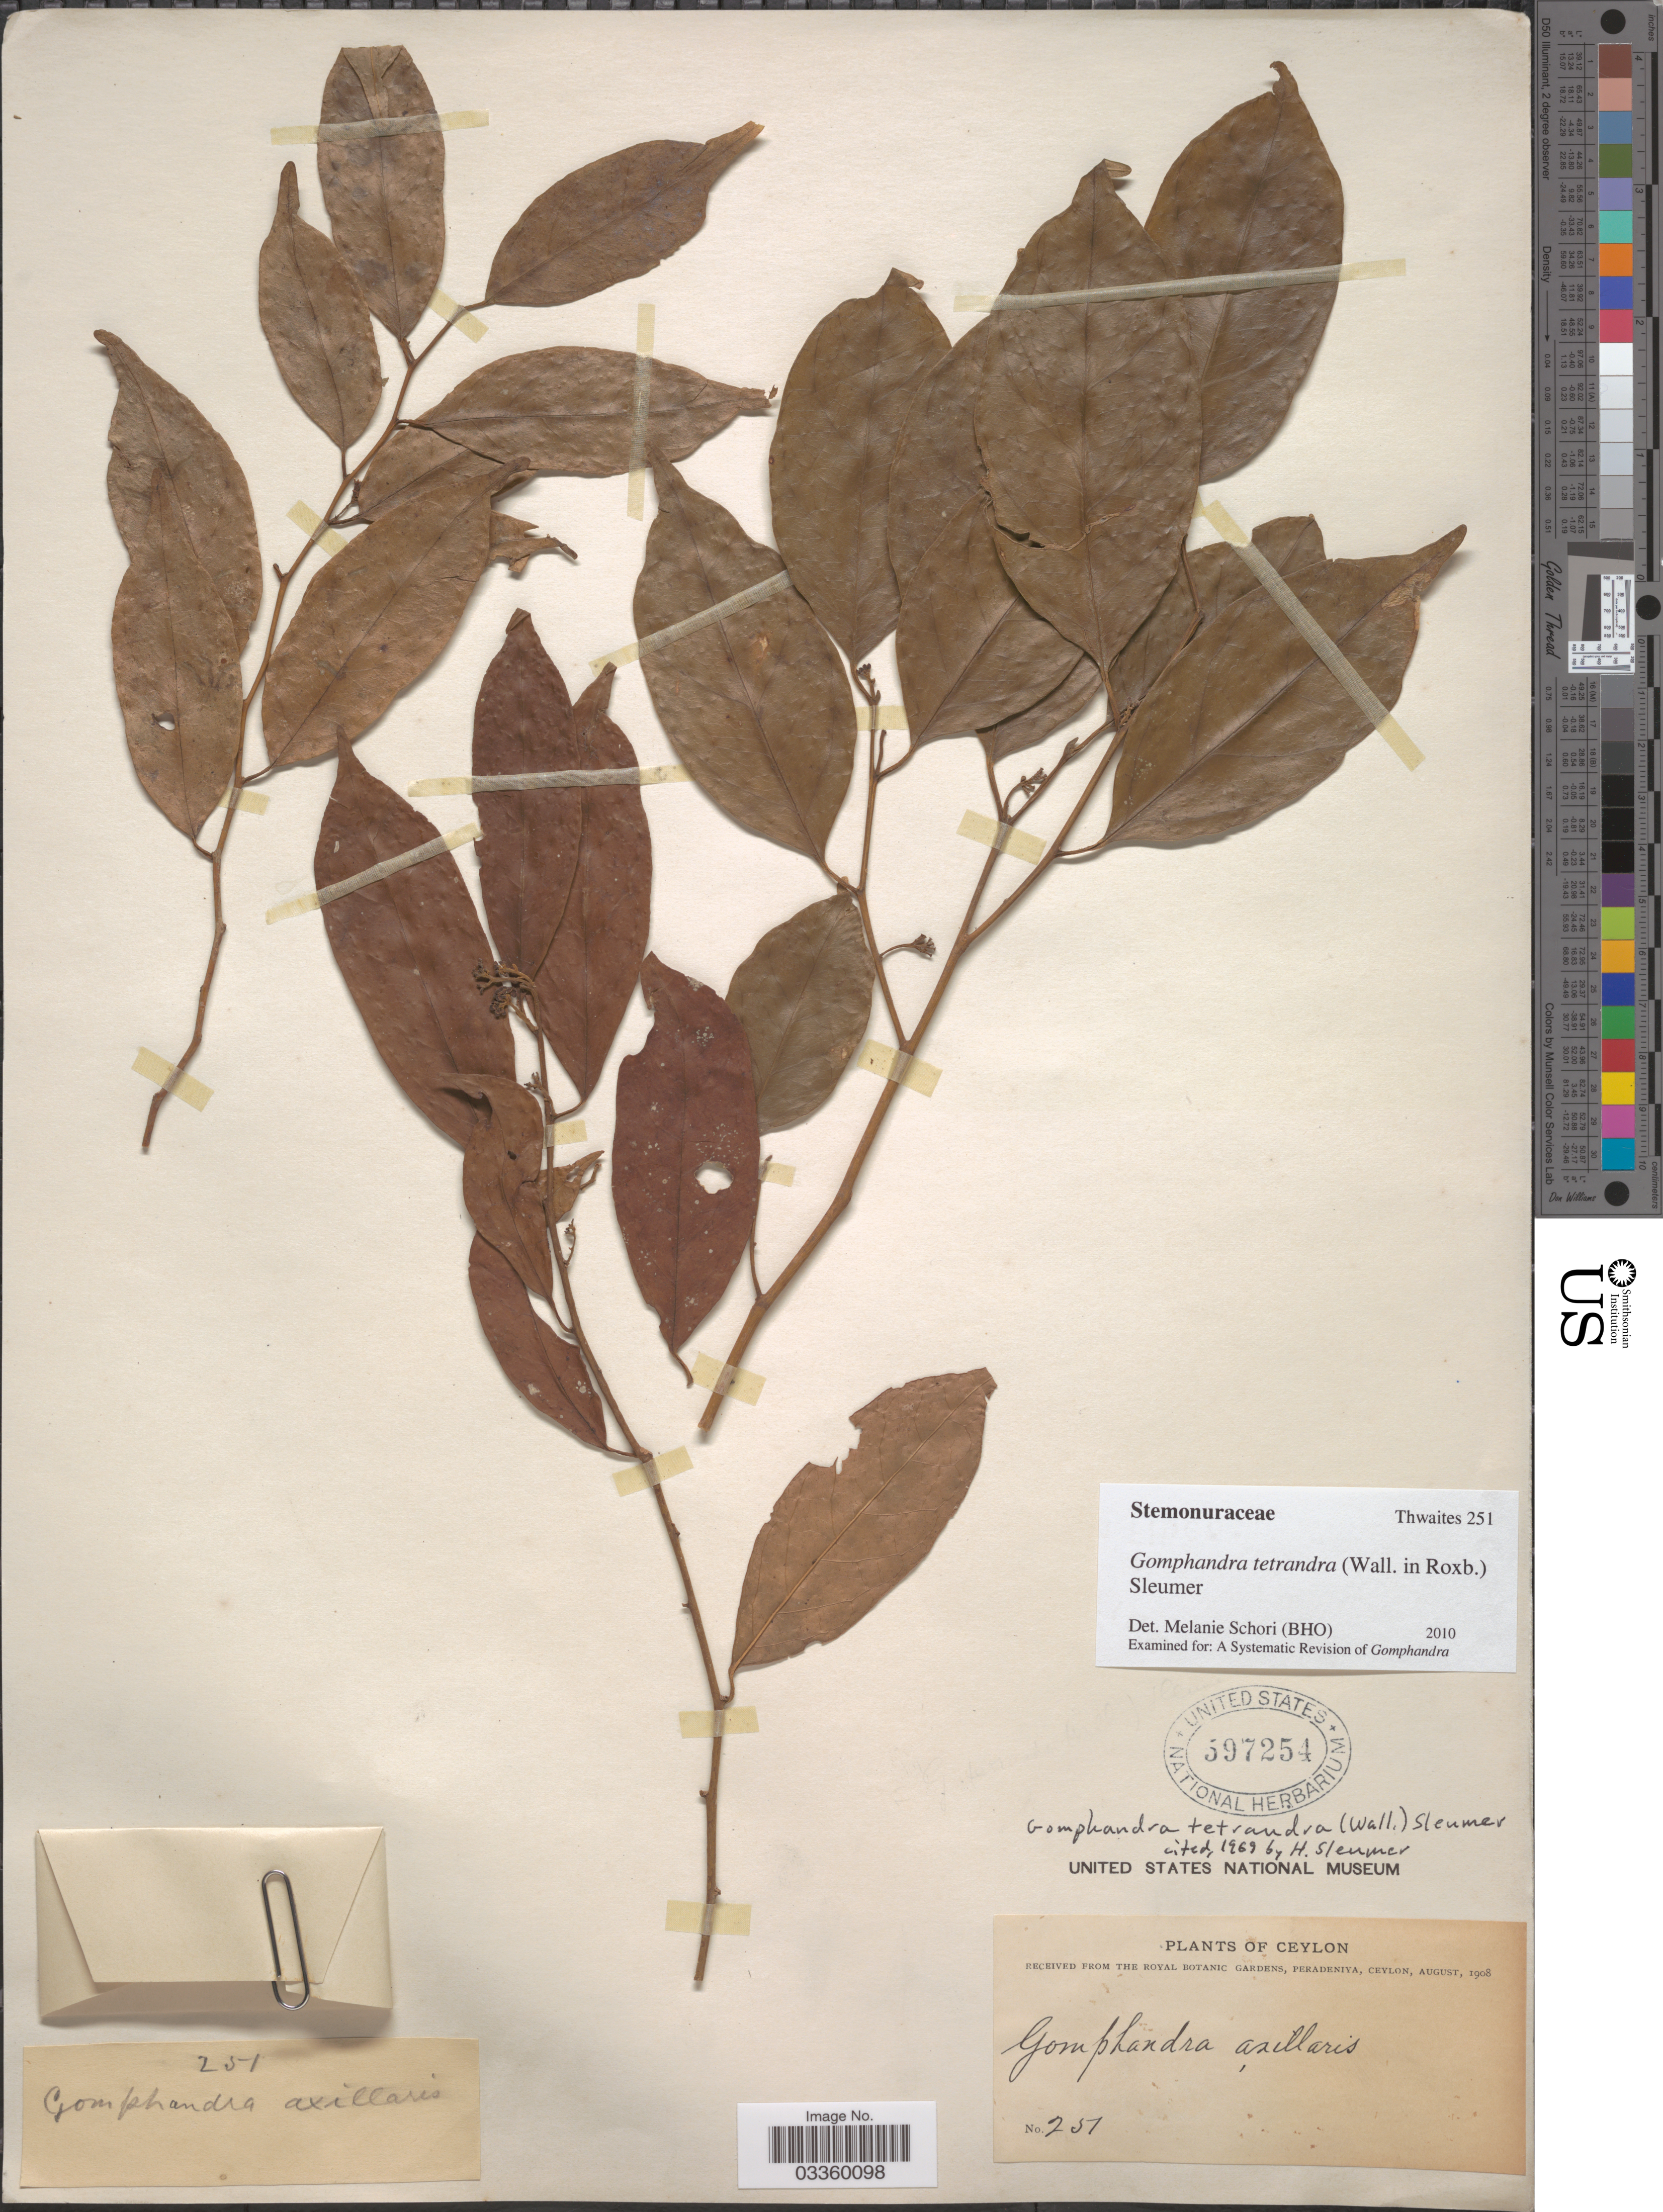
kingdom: Plantae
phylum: Tracheophyta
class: Magnoliopsida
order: Cardiopteridales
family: Stemonuraceae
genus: Gomphandra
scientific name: Gomphandra tetrandra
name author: (Wall.) Sleumer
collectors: P. Royal Botanic Gardens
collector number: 251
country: Sri Lanka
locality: Ceylon.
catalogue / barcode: US 597254